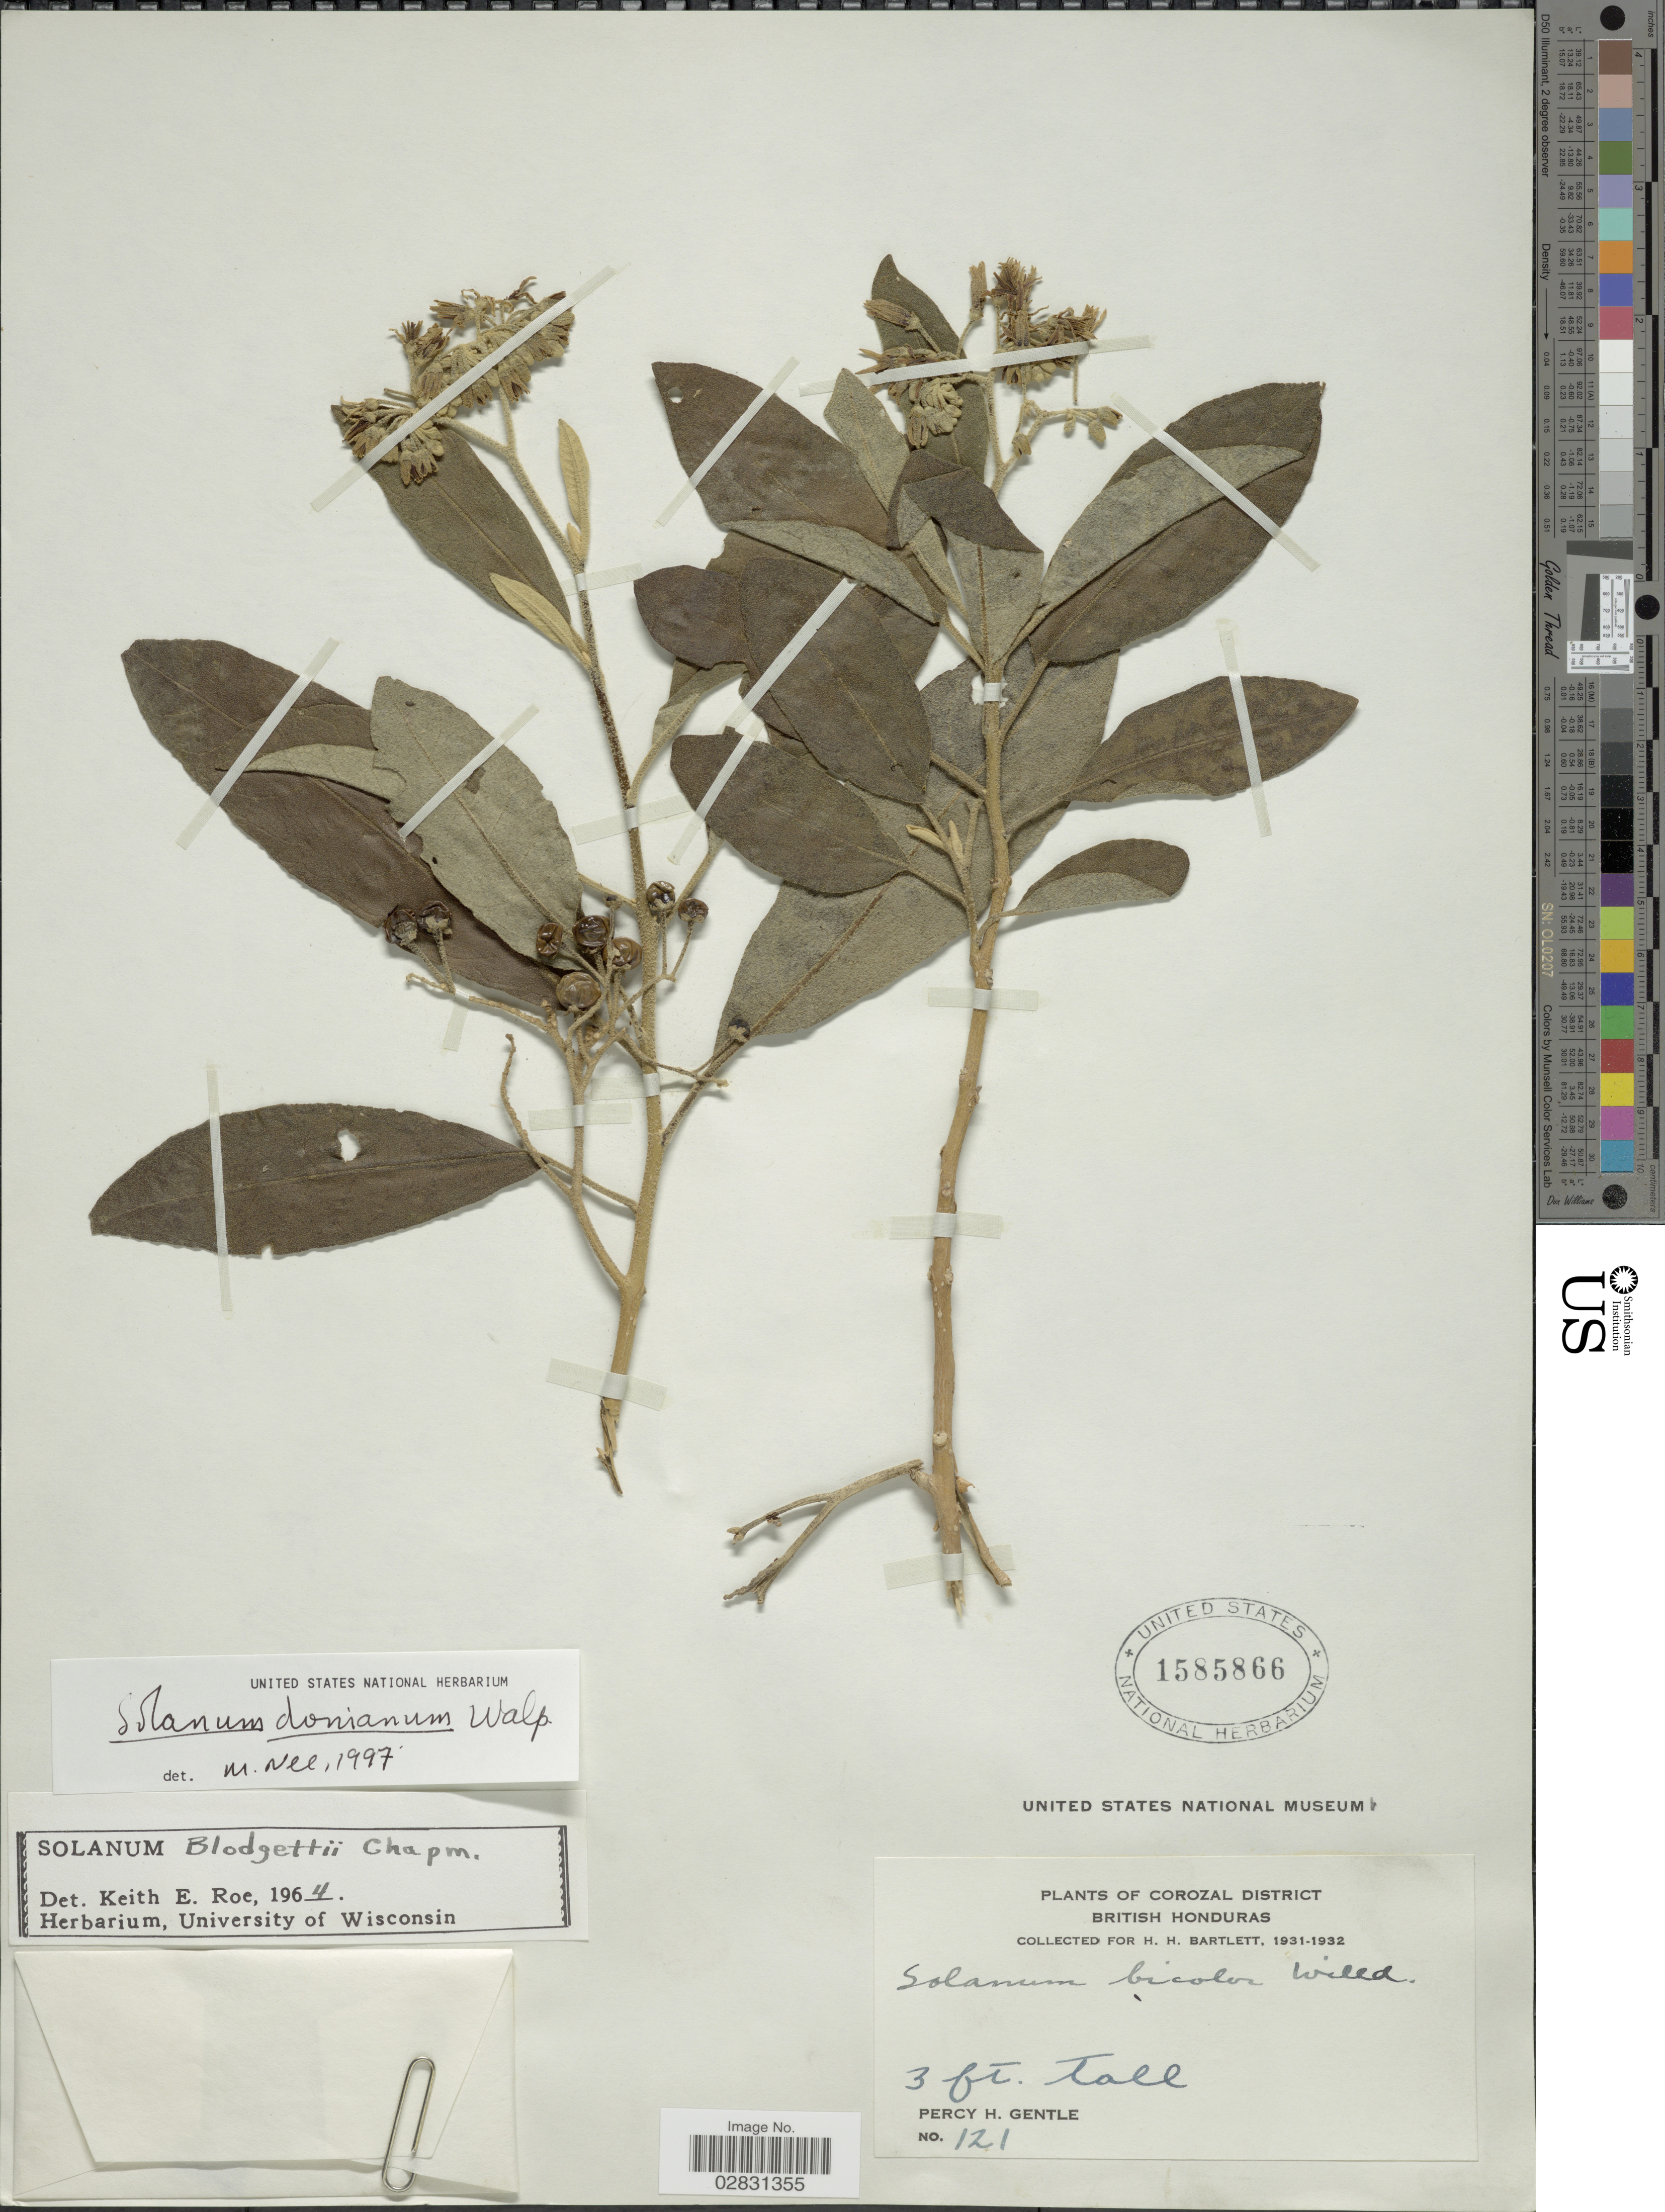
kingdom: Plantae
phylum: Tracheophyta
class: Magnoliopsida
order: Solanales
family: Solanaceae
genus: Solanum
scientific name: Solanum donianum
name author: Walp.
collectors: P. H. Gentle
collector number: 121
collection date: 1931/1932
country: Belize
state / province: Corozal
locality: Corozal District, British Honduras.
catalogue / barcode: US 1585866